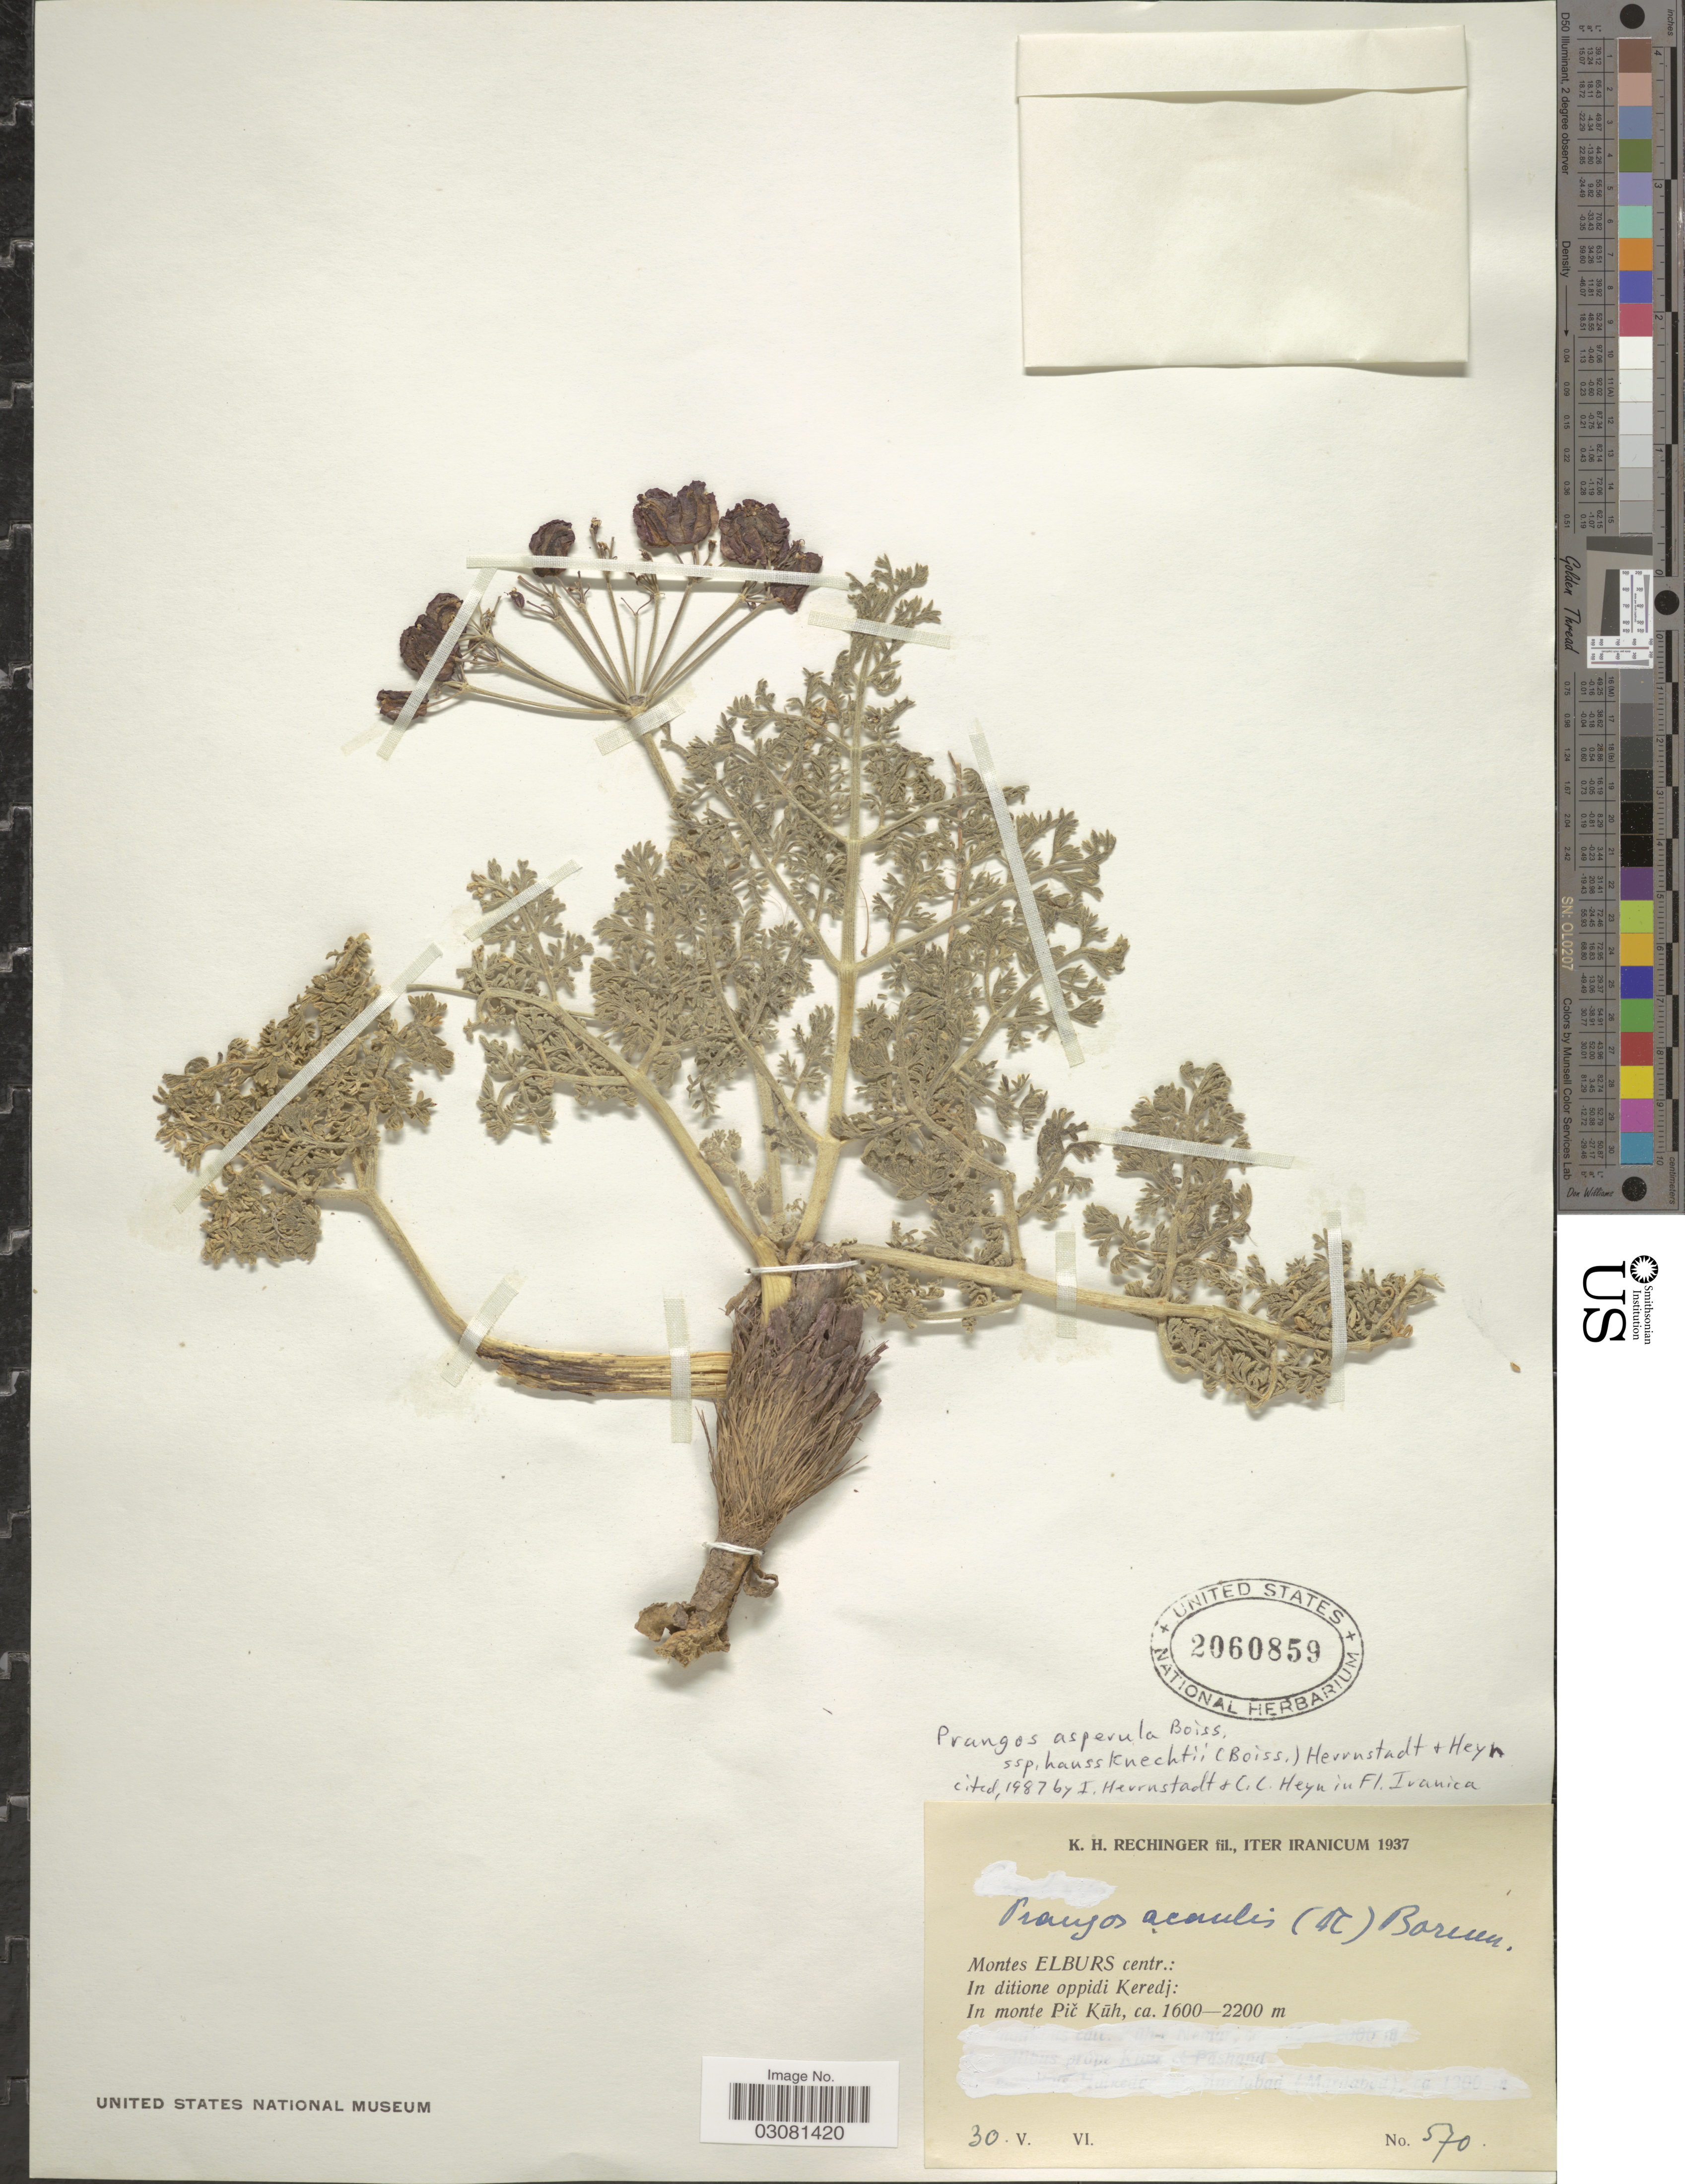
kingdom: Plantae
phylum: Tracheophyta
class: Magnoliopsida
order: Apiales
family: Apiaceae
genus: Prangos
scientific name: Prangos asperula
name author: Boiss.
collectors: K. Rechinger & F. Rechinger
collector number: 570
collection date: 1937-05-30/1937-06-30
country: Iran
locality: Montes Elburs centr.: In ditione oppidi Keredj: In monte Pic Kuh.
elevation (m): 1600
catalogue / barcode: US 2060859